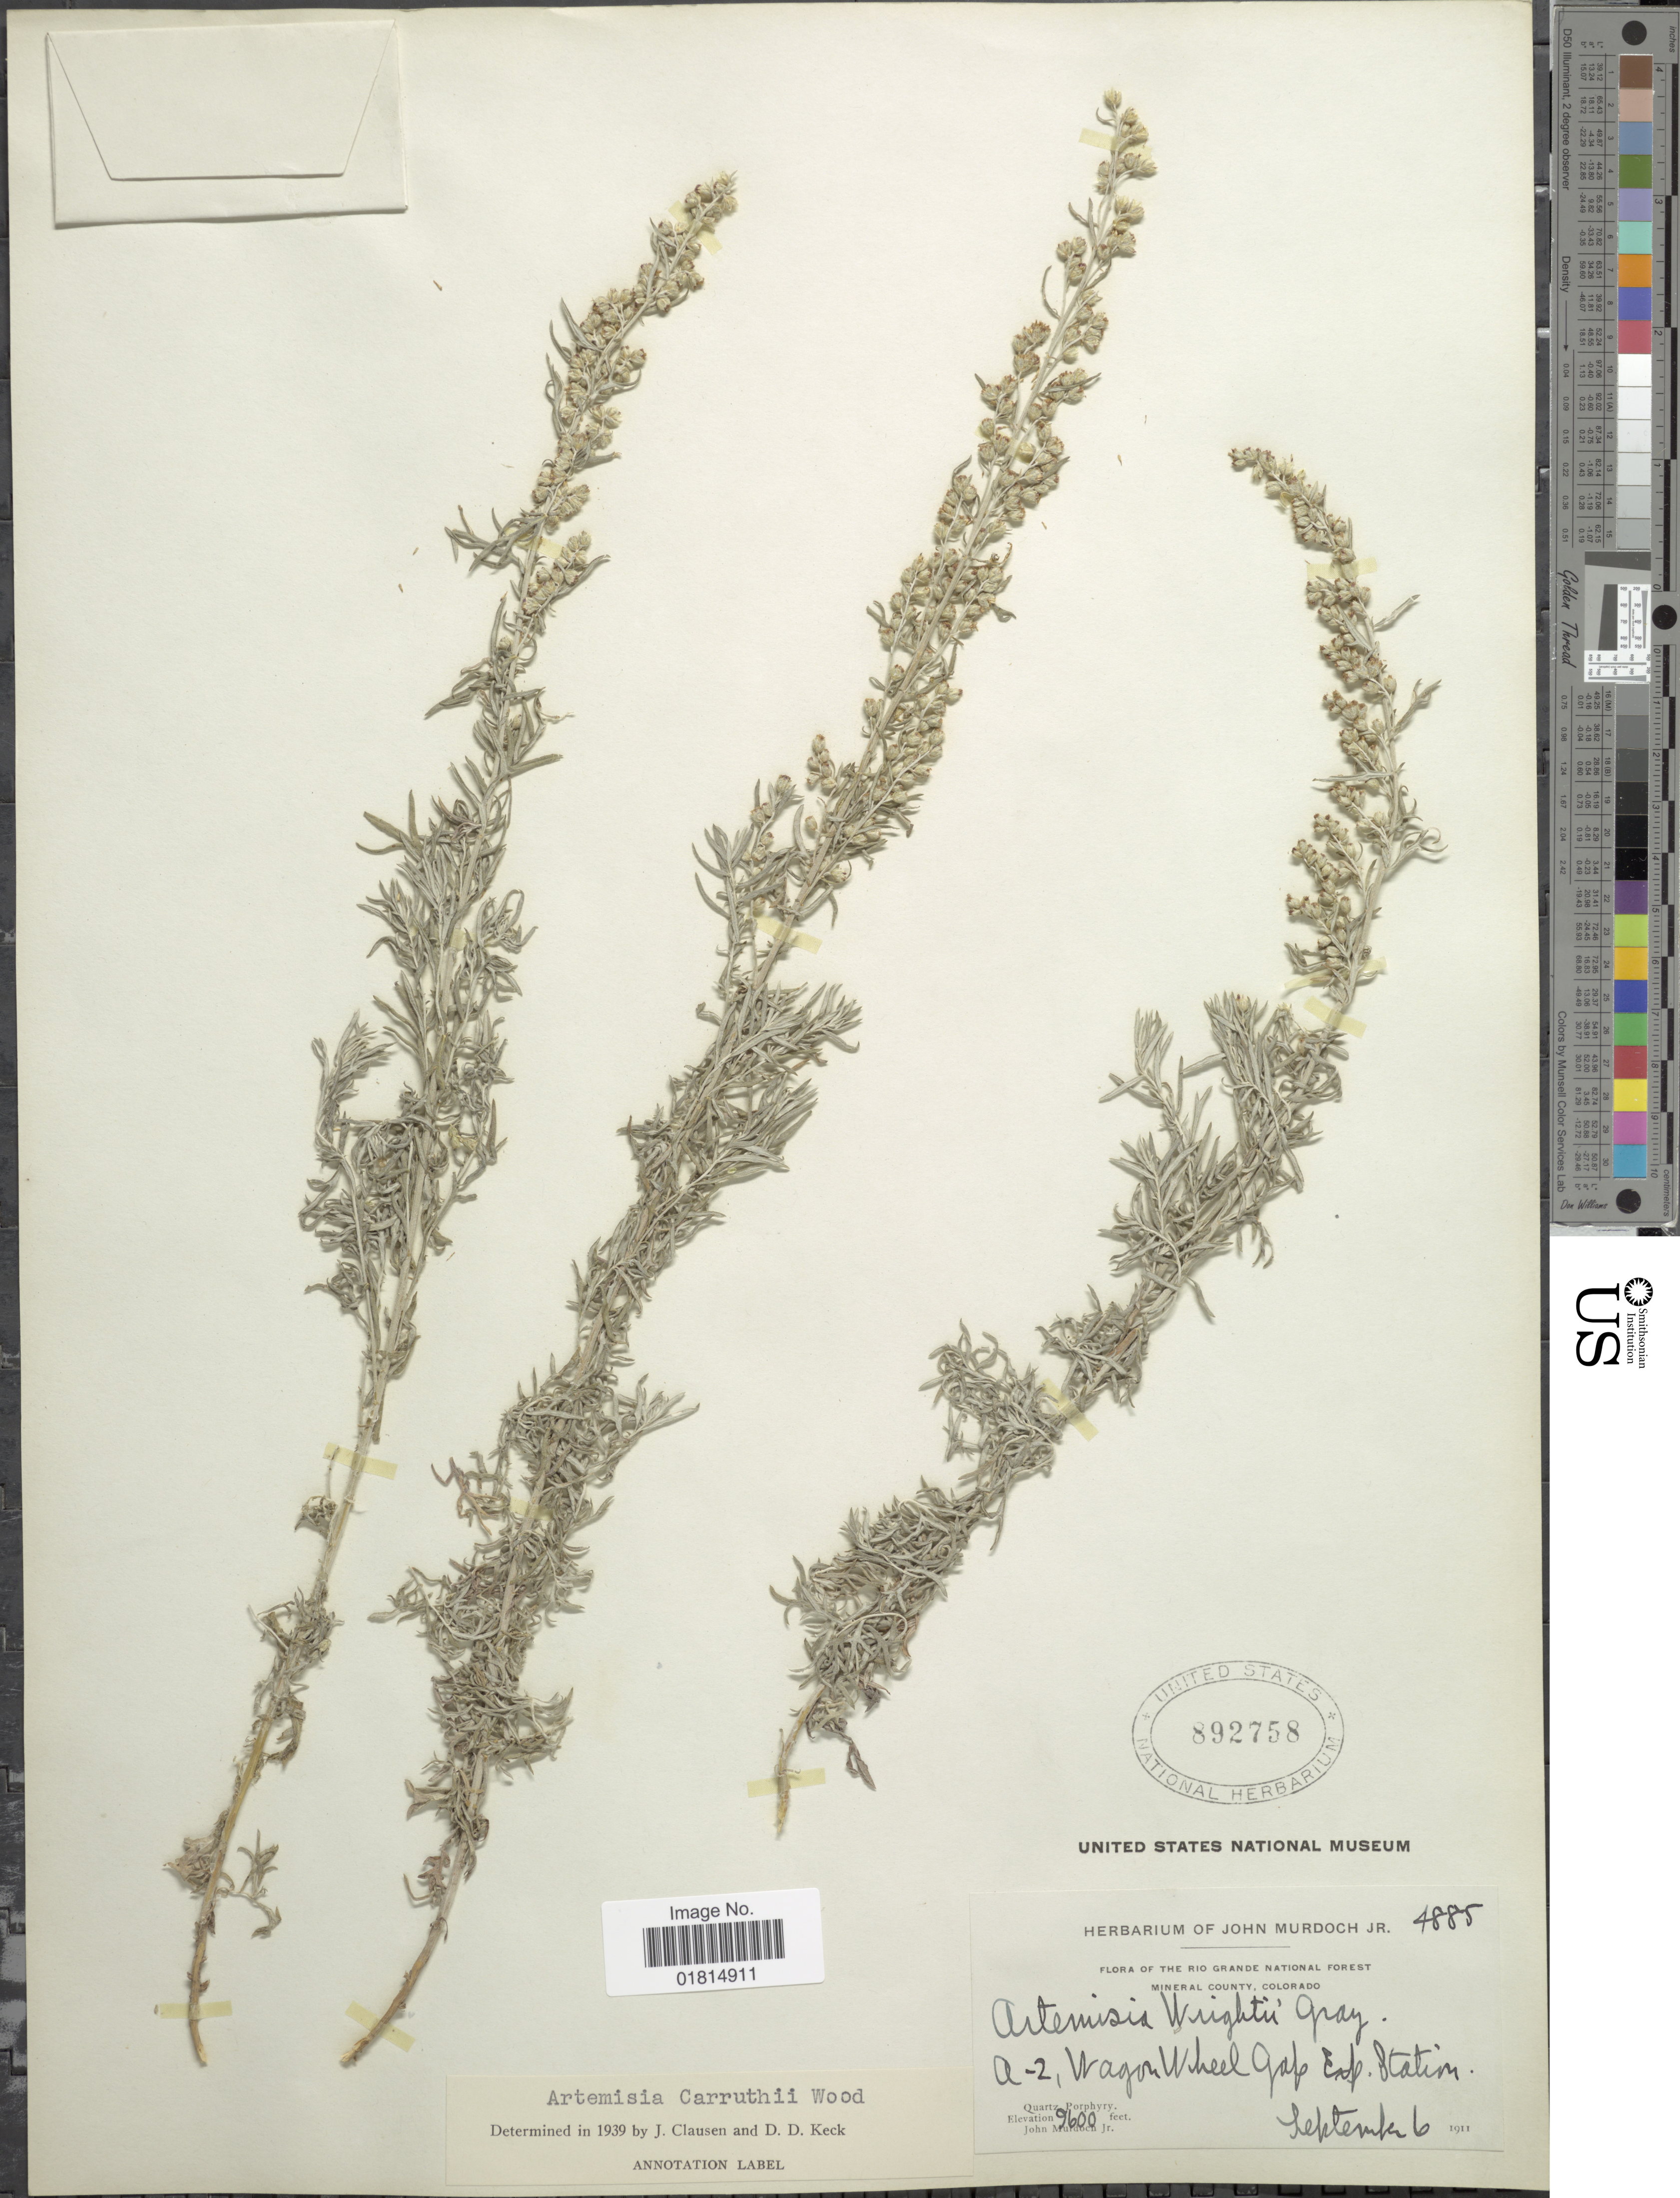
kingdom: Plantae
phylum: Tracheophyta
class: Magnoliopsida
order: Asterales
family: Asteraceae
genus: Artemisia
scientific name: Artemisia carruthii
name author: Alph. Wood ex Carruth.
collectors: J. Murdoch Jr.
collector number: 4885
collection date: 1911-09-06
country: United States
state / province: Colorado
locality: Rio Grande National Forest. Mineral County, Colorado. A-2, Wagon Wheel Gap Exp. Station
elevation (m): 2926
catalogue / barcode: US 892758